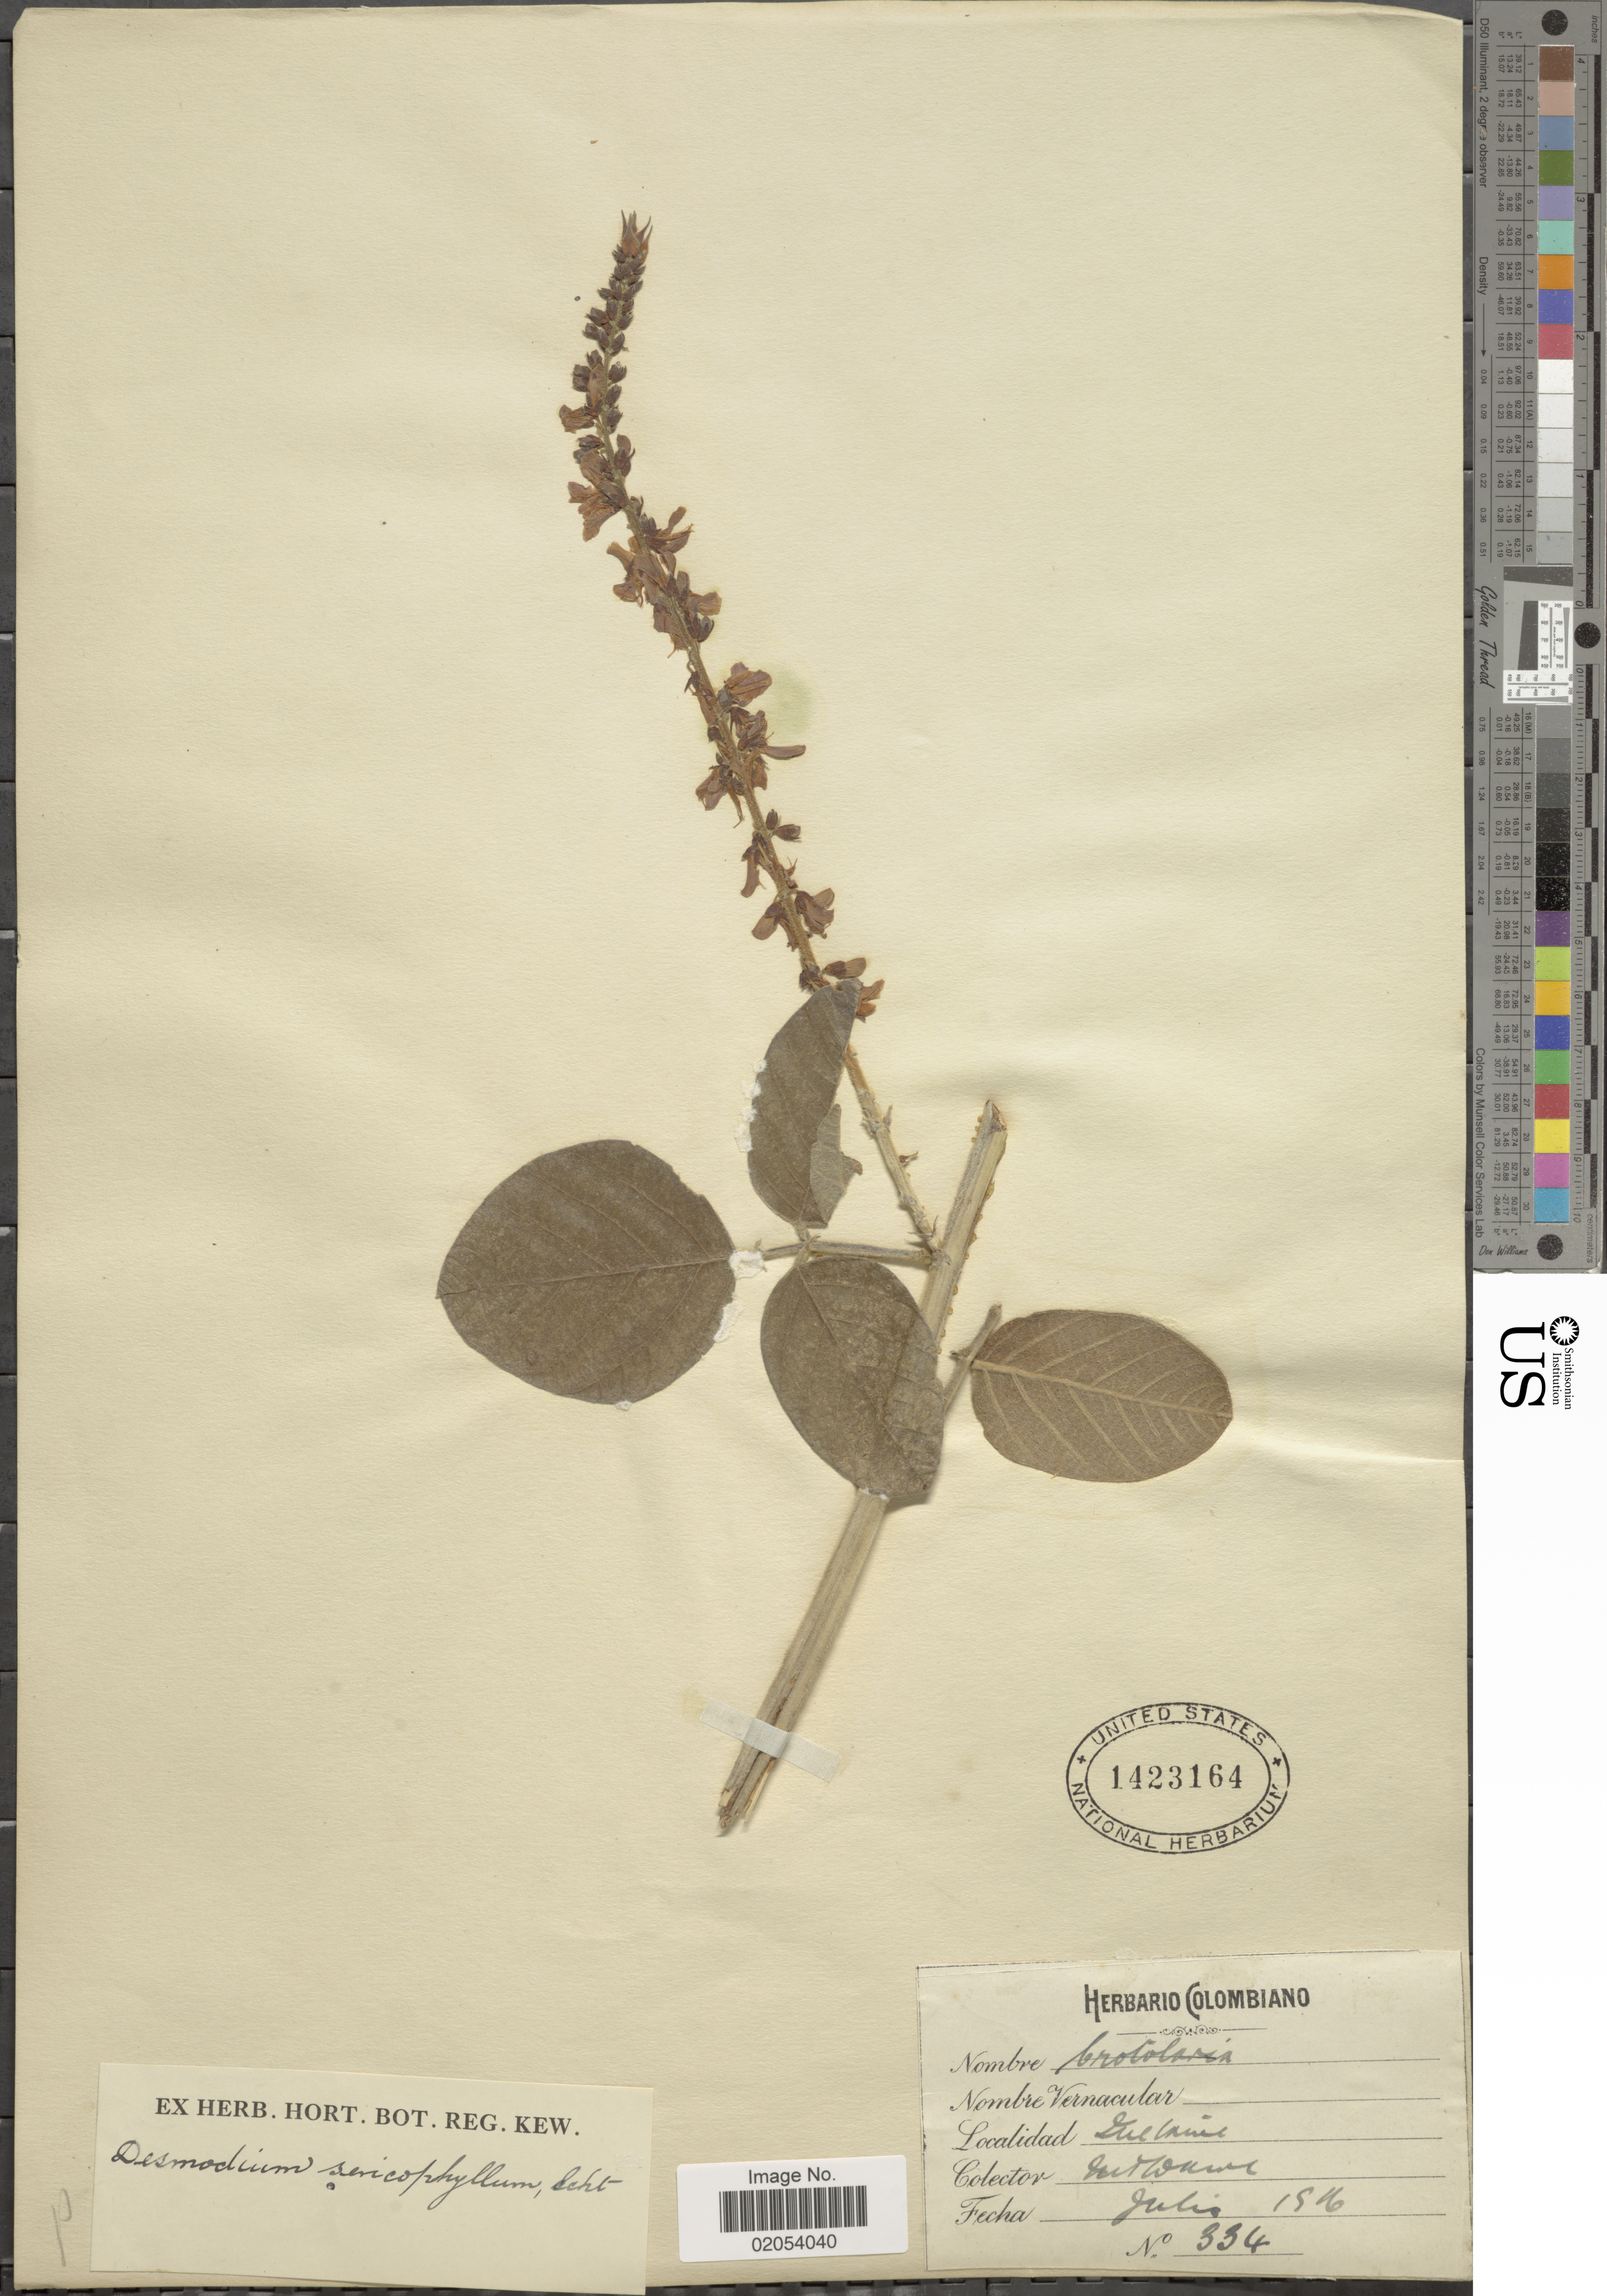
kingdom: Plantae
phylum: Tracheophyta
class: Magnoliopsida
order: Fabales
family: Fabaceae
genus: Desmodium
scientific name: Desmodium sericophyllum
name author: Schltdl.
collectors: M. T. Dawe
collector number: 334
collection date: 1946-07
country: Colombia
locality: Dulame [interpreted]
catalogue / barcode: US 1423164